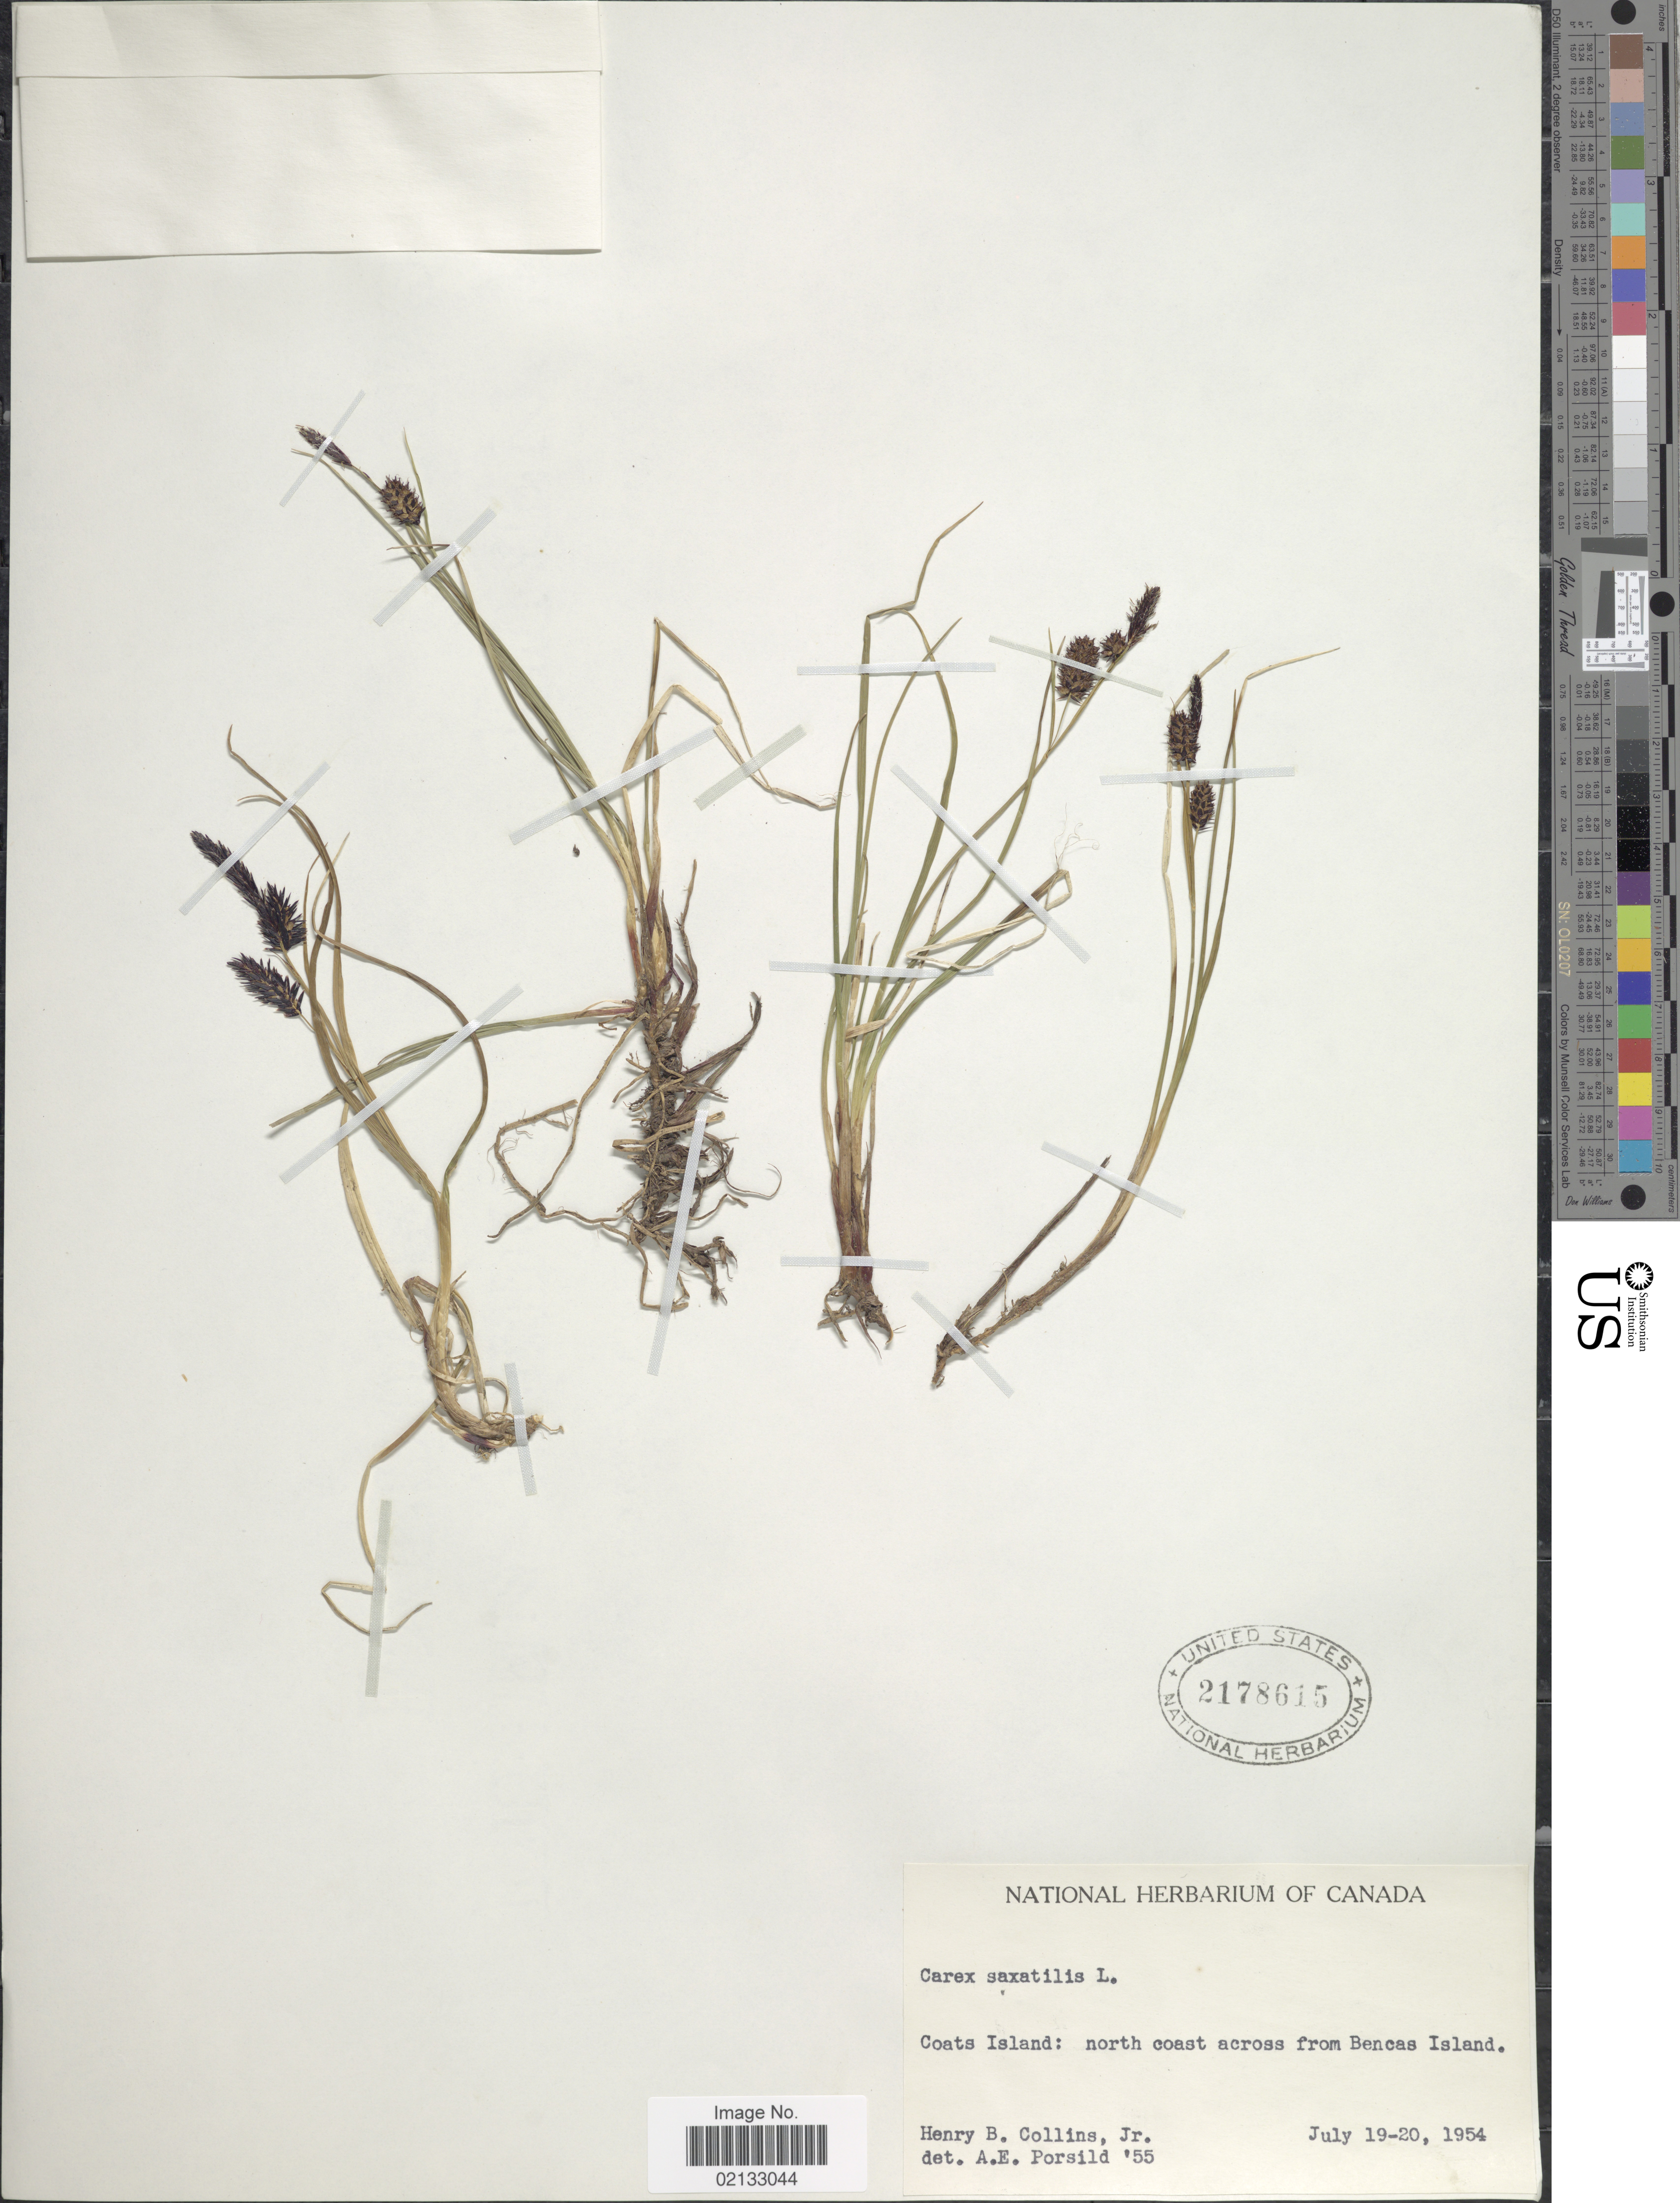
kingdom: Plantae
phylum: Tracheophyta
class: Liliopsida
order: Poales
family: Cyperaceae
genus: Carex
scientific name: Carex saxatilis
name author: L.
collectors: H. Collins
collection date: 1954-07-19/1954-07-20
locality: Coats Island: north coast across from Bencas Island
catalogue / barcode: US 2178615